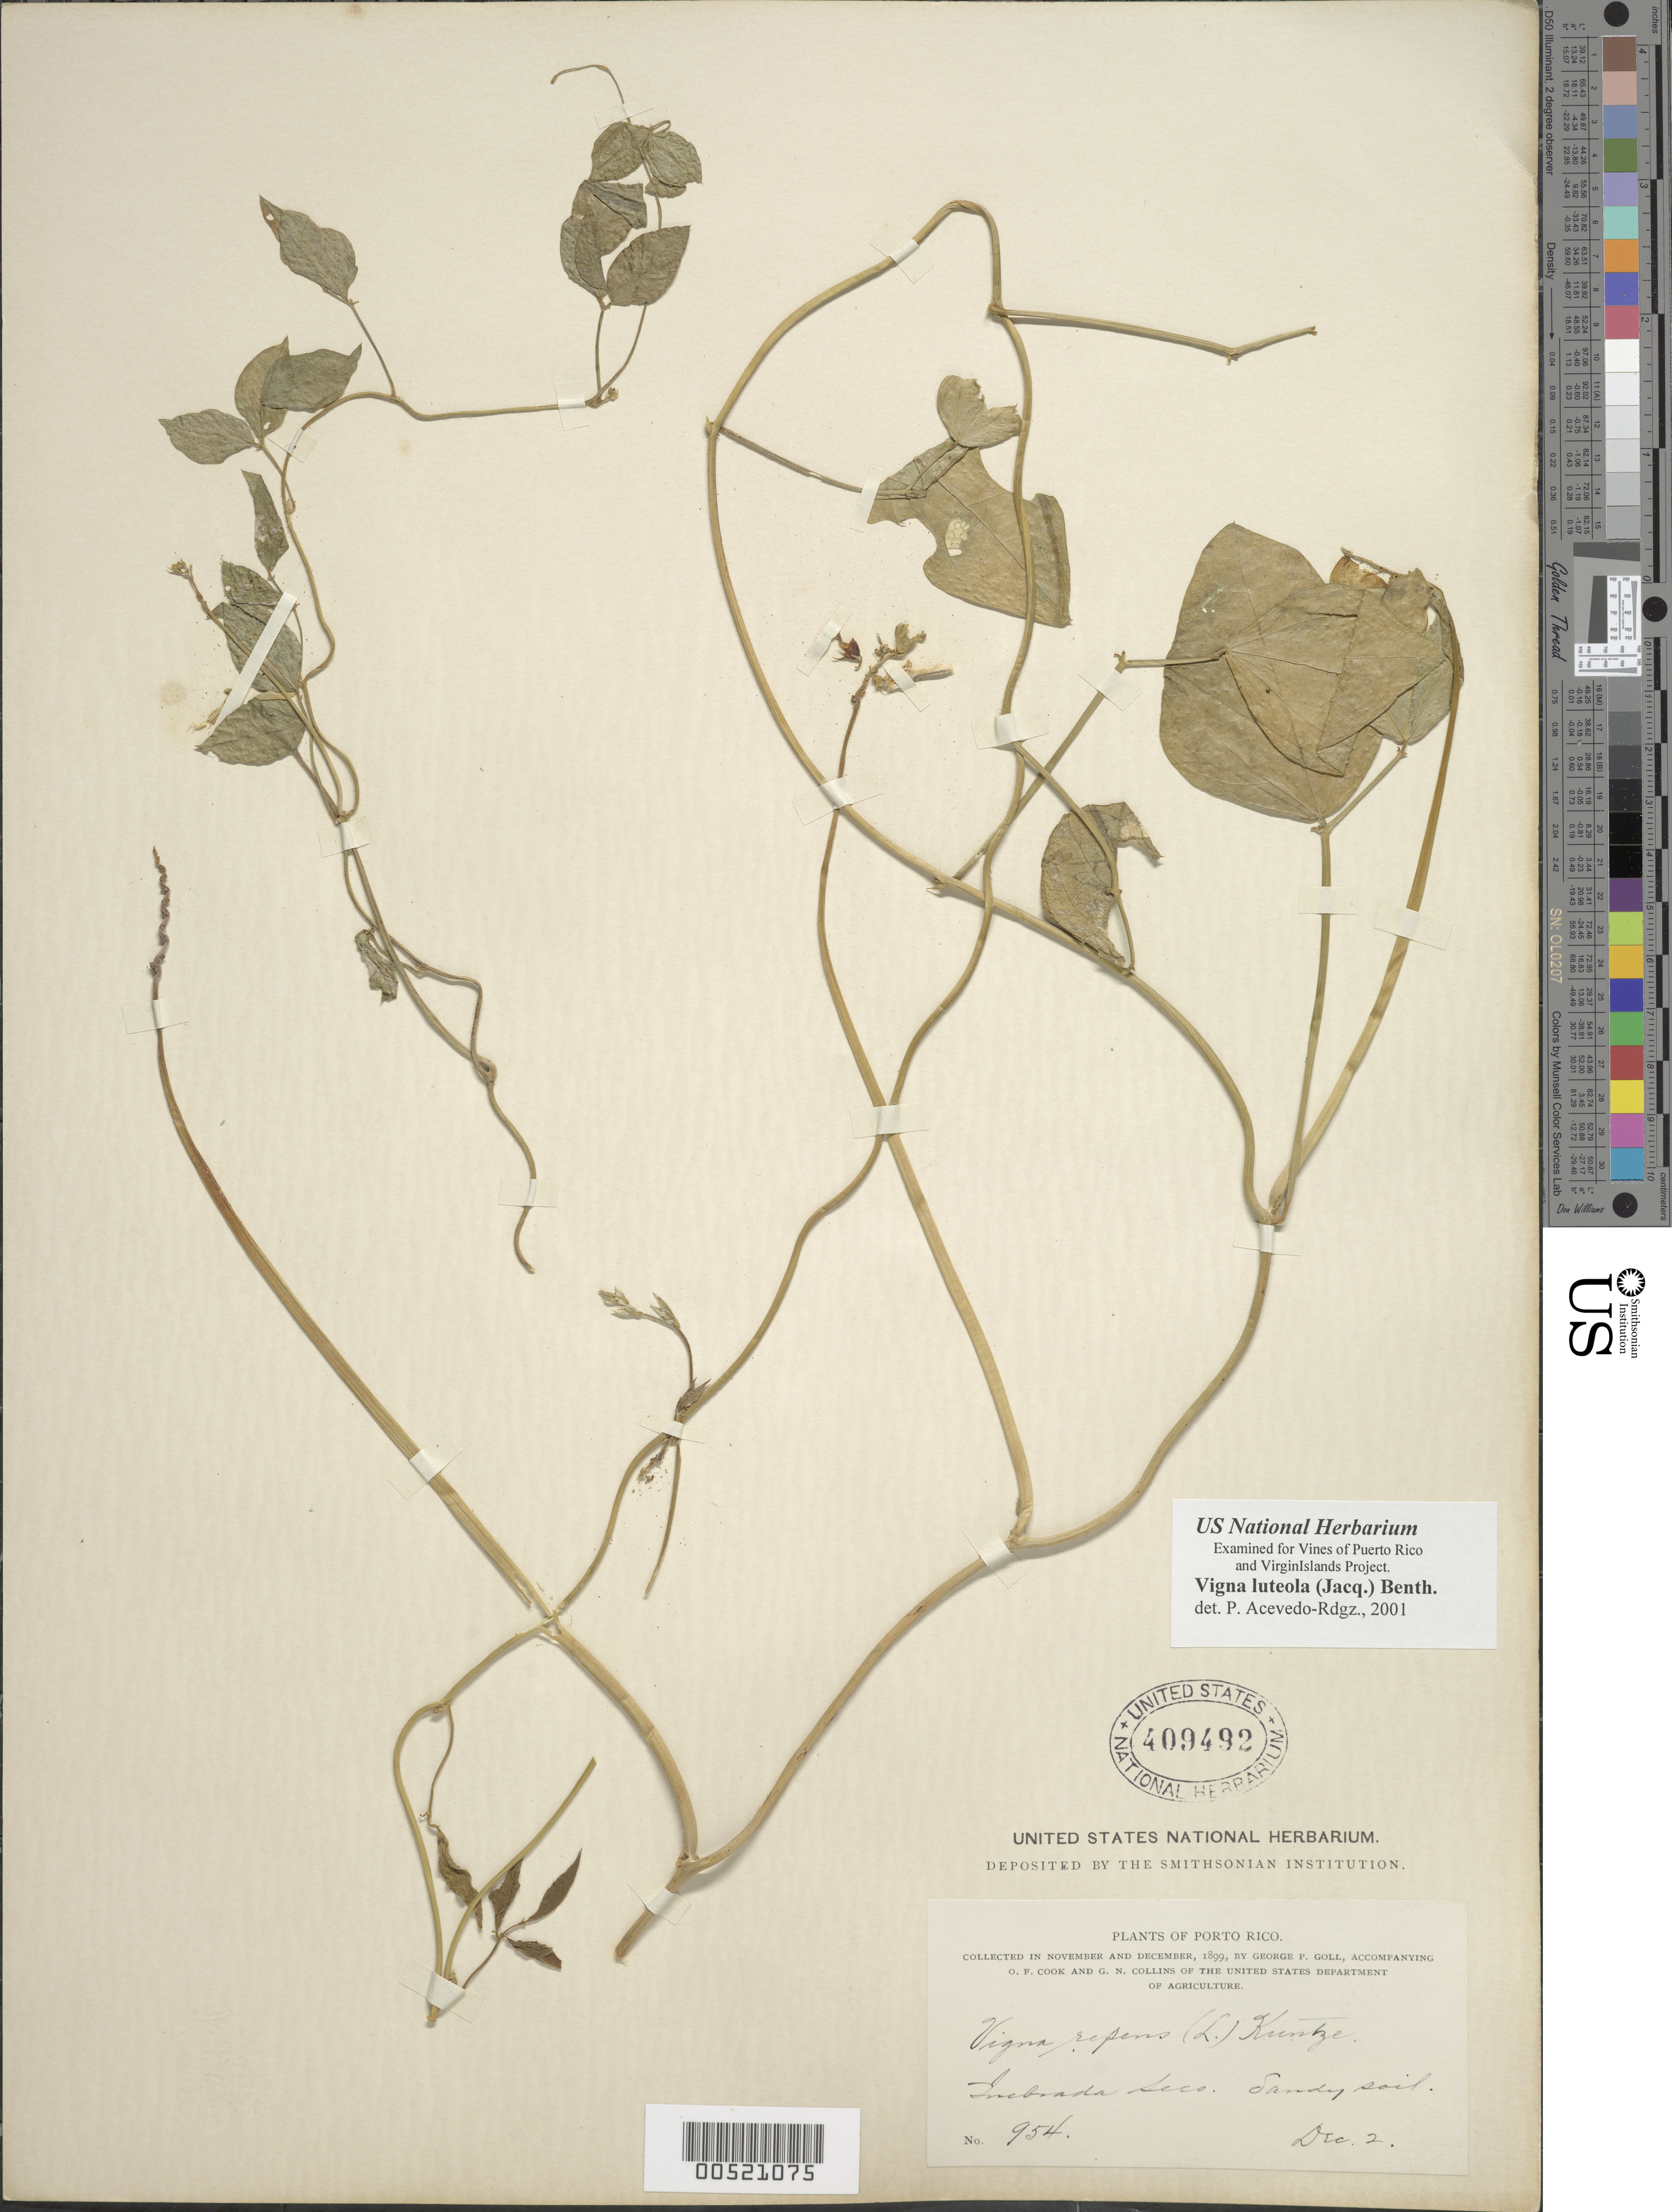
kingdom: Plantae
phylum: Tracheophyta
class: Magnoliopsida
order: Fabales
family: Fabaceae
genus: Vigna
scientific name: Vigna luteola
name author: (Jacq.) Benth.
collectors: G. Goll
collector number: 954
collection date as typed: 02 Dec 1899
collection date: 1899-12-02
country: Puerto Rico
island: Greater Antilles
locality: Inebrada Seco. Sandy soil.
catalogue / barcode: US 409492